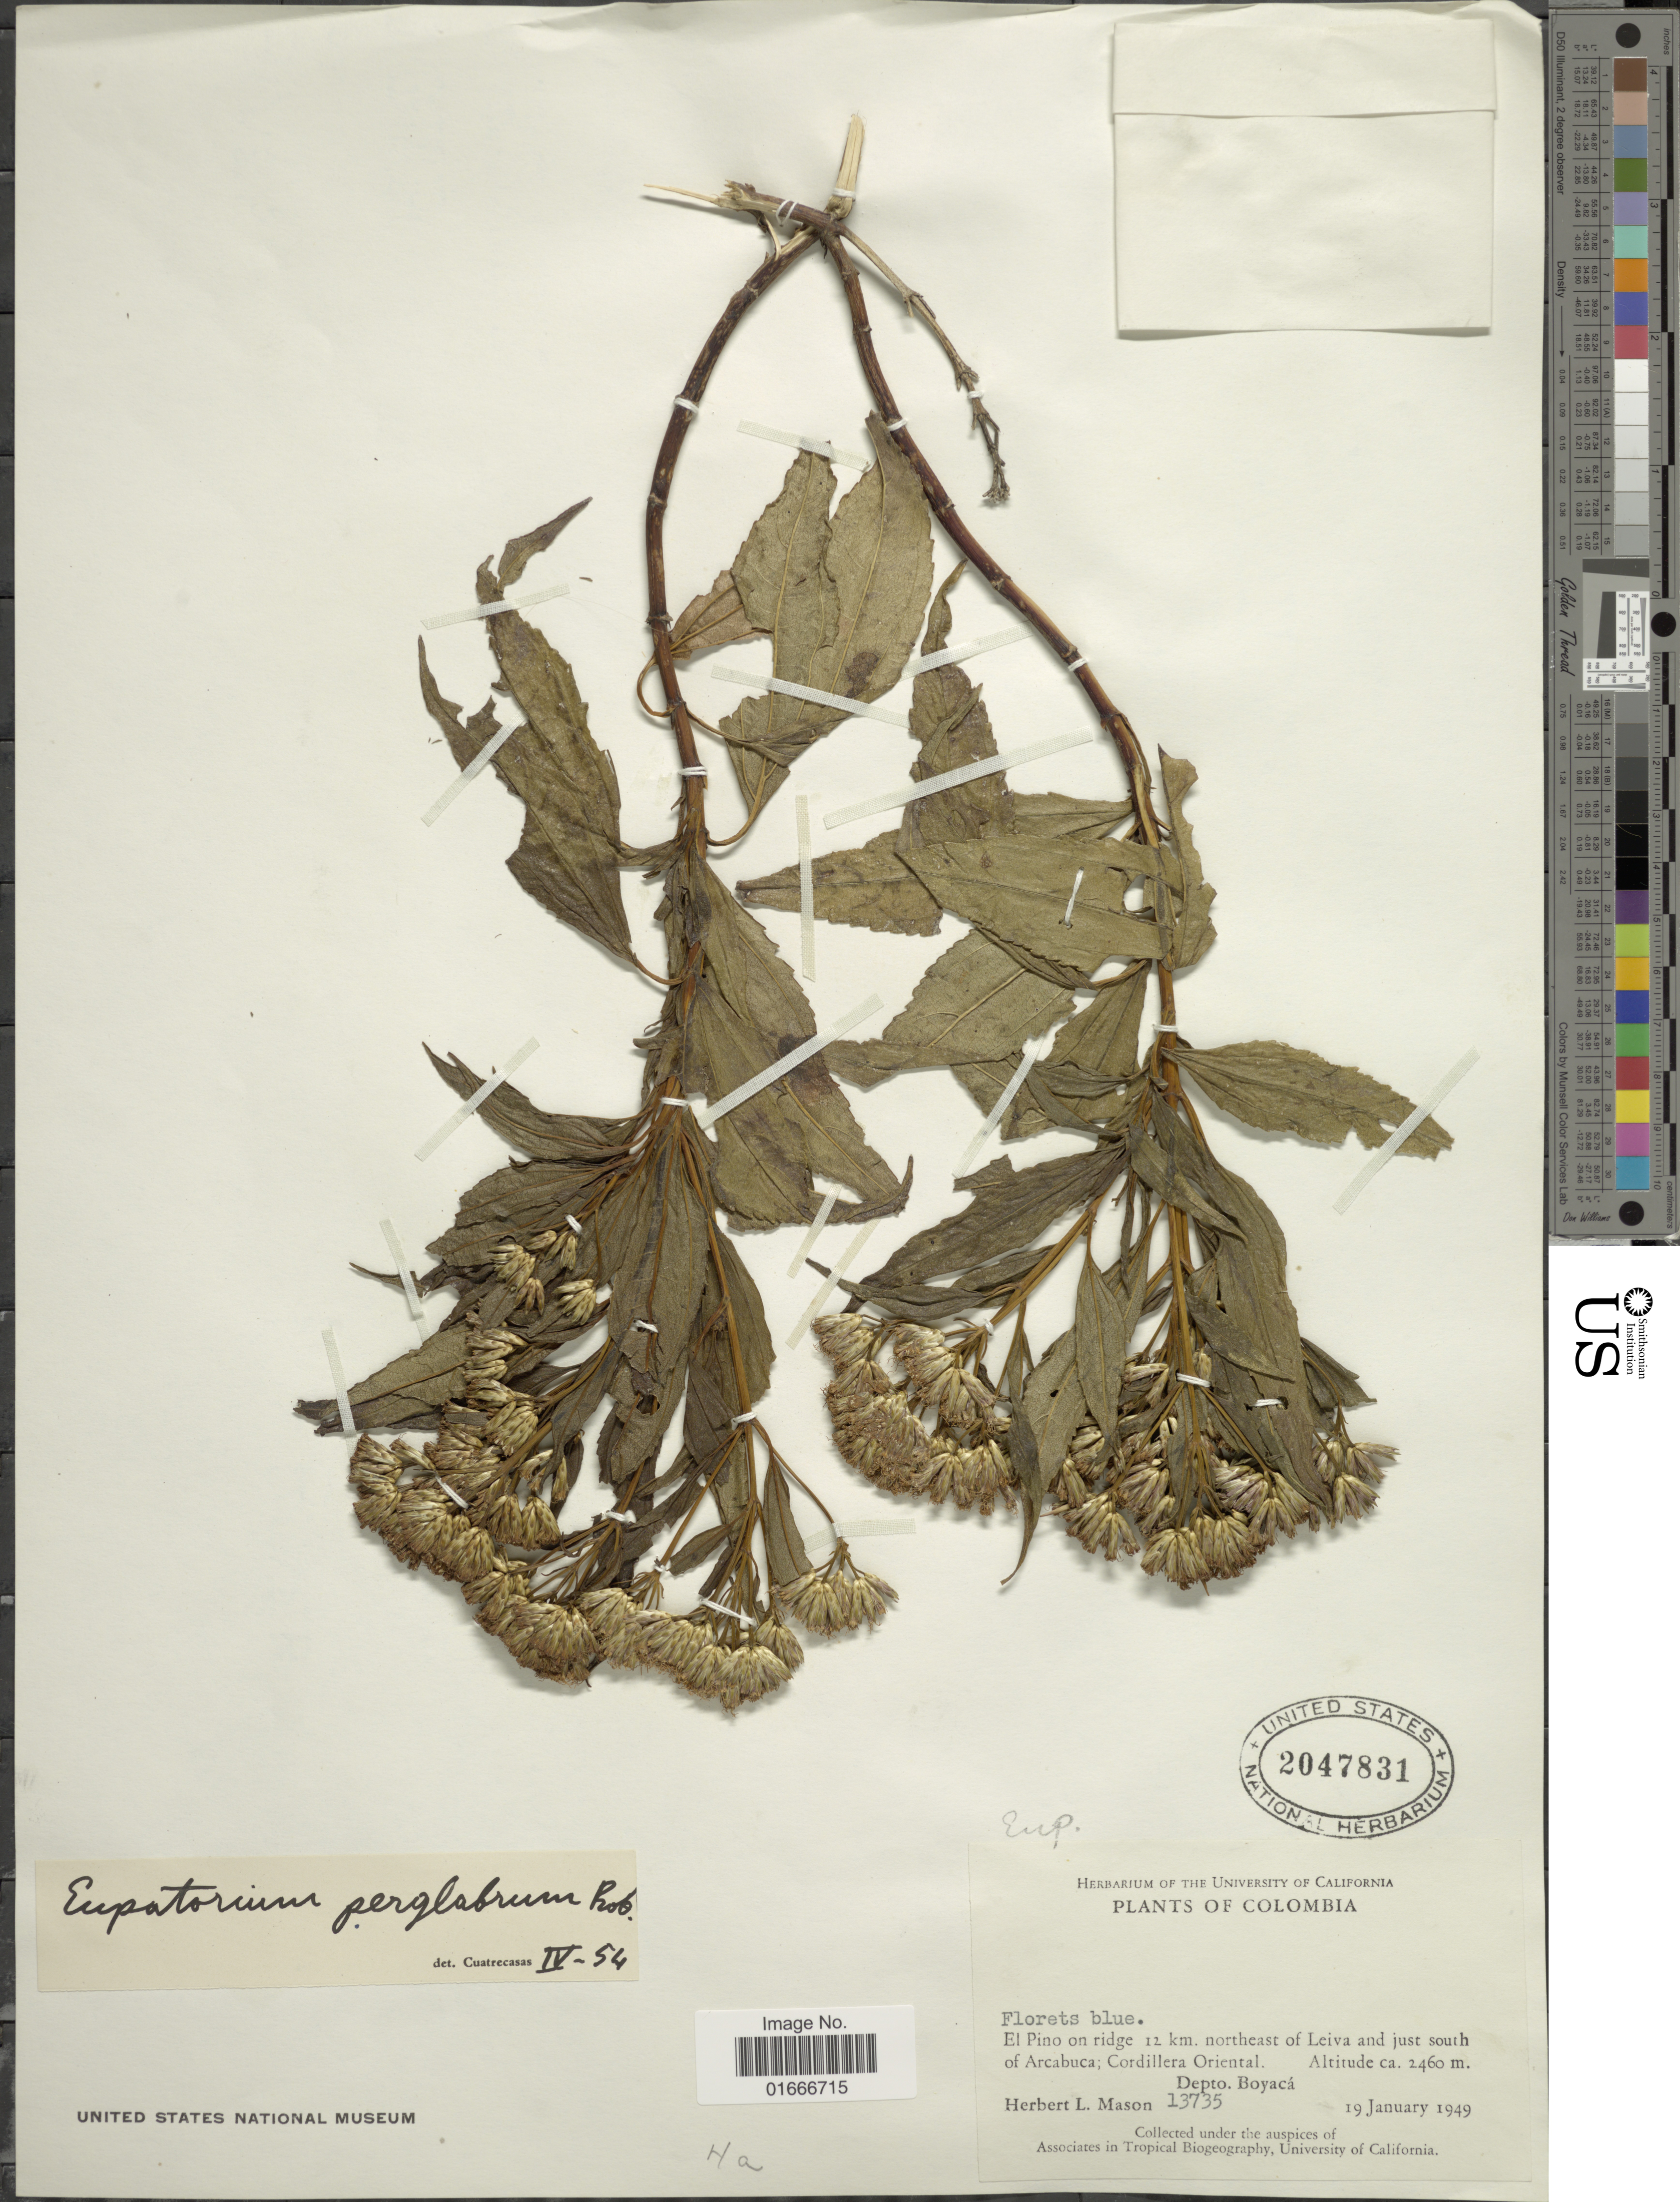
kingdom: Plantae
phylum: Tracheophyta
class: Magnoliopsida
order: Asterales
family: Asteraceae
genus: Chromolaena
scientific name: Chromolaena perglabra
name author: (B.L. Rob.) R.M. King & H. Rob.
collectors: H. L. Mason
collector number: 13735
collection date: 1949-01-19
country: Colombia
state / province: Boyacá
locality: El Pino on ridge 12 km northeast of Leiva and just south of Arcabuca, Cordillera Oriental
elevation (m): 2460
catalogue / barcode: US 2047831